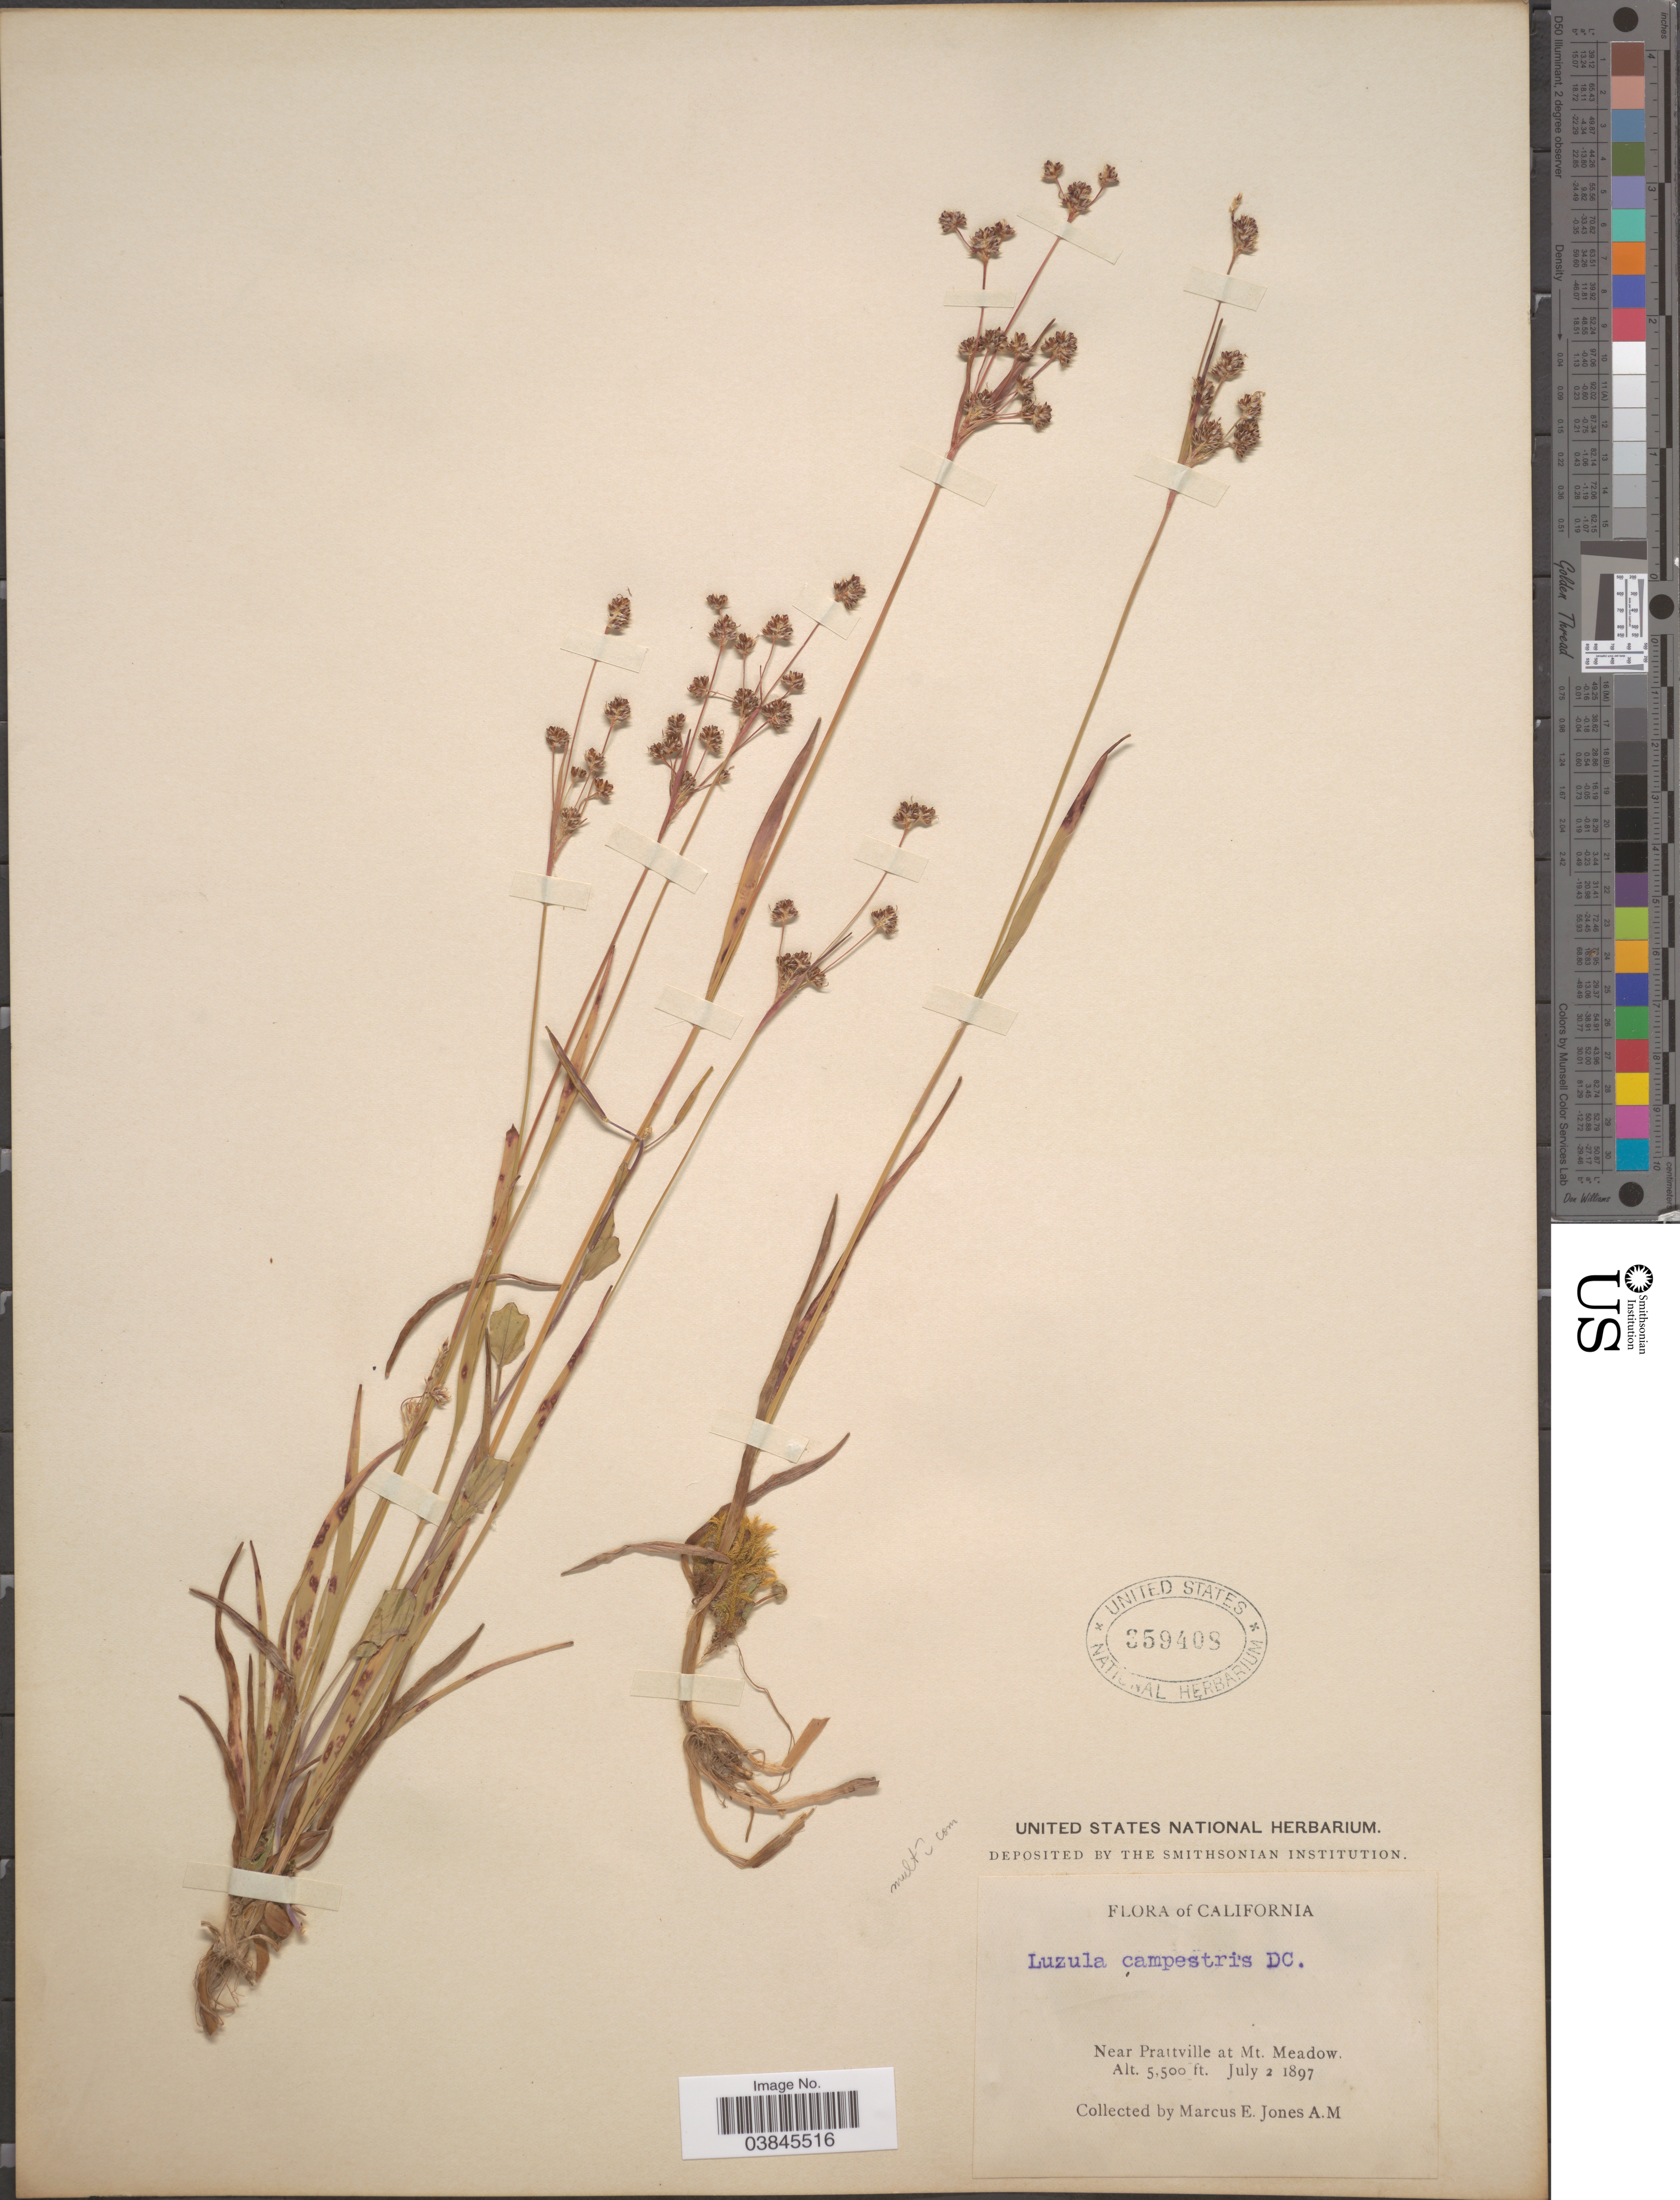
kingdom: Plantae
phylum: Tracheophyta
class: Liliopsida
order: Poales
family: Juncaceae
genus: Luzula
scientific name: Luzula campestris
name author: (L.) DC.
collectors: M. E. Jones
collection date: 1897-07-02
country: United States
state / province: California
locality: Near Prattville at Mt. Meadow.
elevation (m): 1676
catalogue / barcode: US 359408